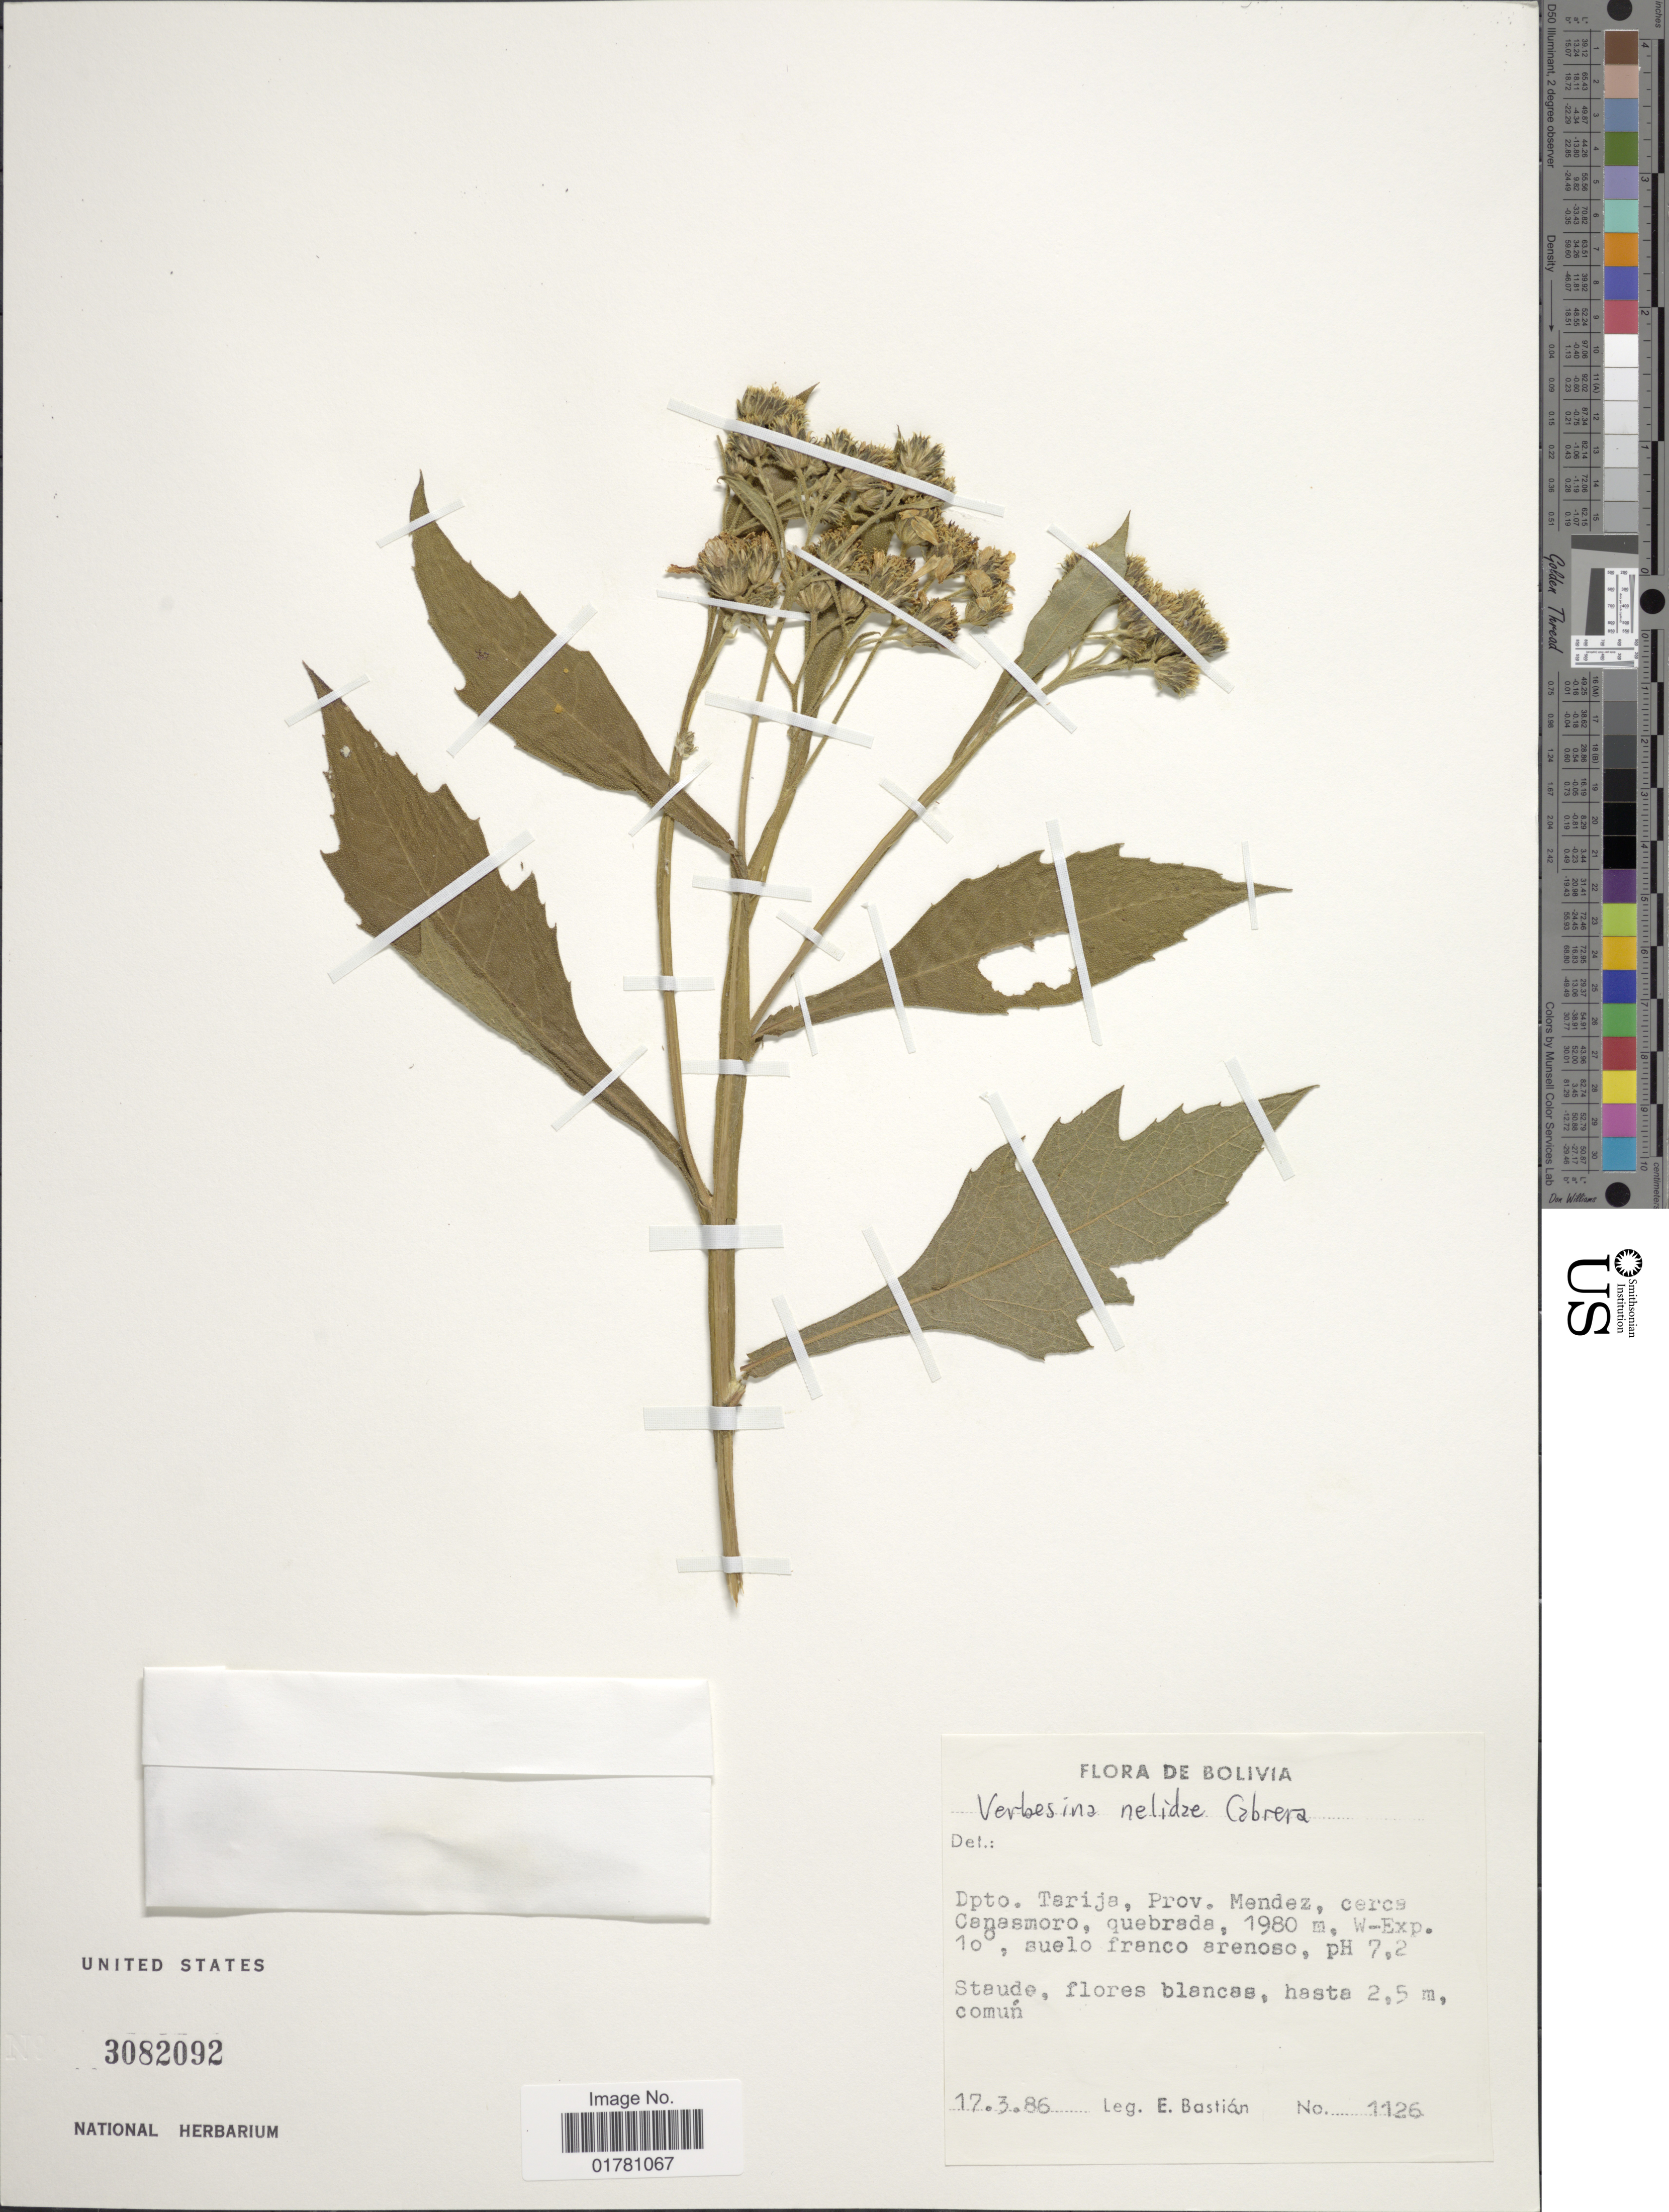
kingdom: Plantae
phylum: Tracheophyta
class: Magnoliopsida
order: Asterales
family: Asteraceae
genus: Verbesina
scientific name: Verbesina nelidae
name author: Cabrera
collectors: E. Bastian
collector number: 1126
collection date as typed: Transcribed d/m/y: 17/3/86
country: Bolivia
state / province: Tarija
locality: Dpto Tarija, Prov. Mendez, cerca. Canasmoro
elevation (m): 1980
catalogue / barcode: US 3082092